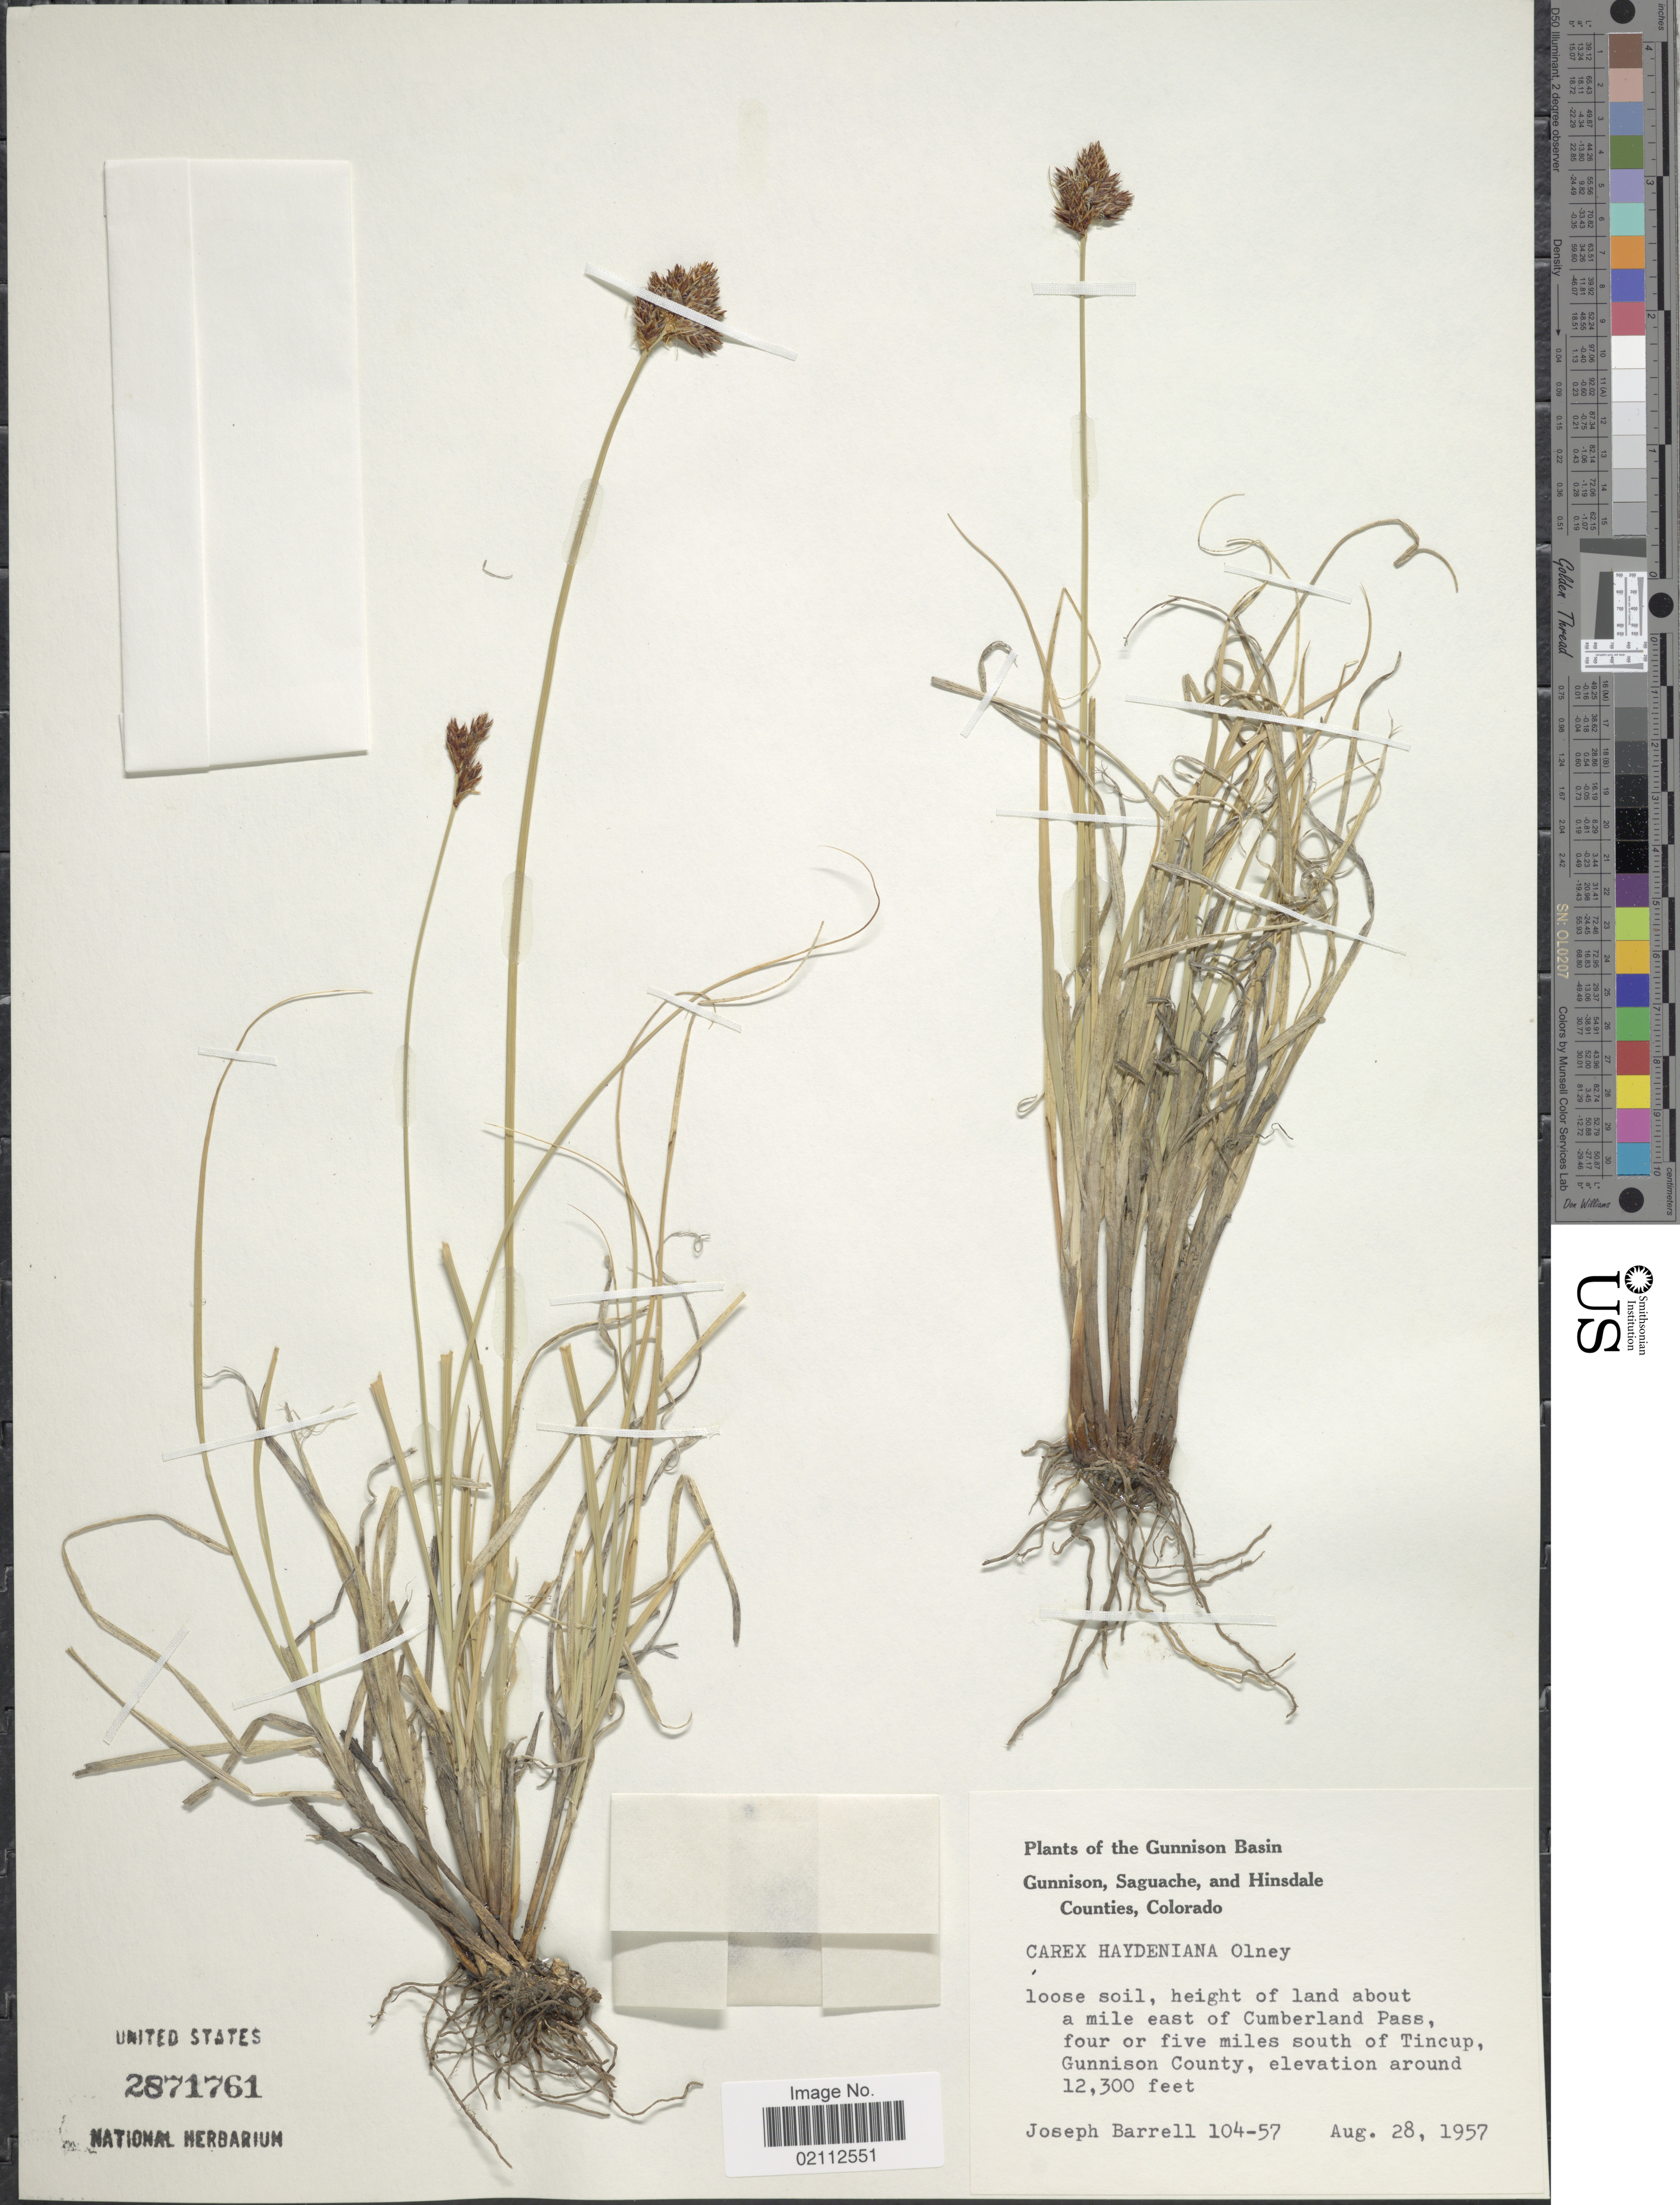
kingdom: Plantae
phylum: Tracheophyta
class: Liliopsida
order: Poales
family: Cyperaceae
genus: Carex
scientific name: Carex haydeniana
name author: Olney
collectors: J. Barrell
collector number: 104-57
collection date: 1957-08-28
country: United States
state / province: Colorado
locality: The Gunnison Basin, Gunnison, Saguache, and Hinsdale Counties, about a mile east of Cumberland Pass, four or five miles south of Tincup, Gunnison County.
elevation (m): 3749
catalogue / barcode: US 2871761